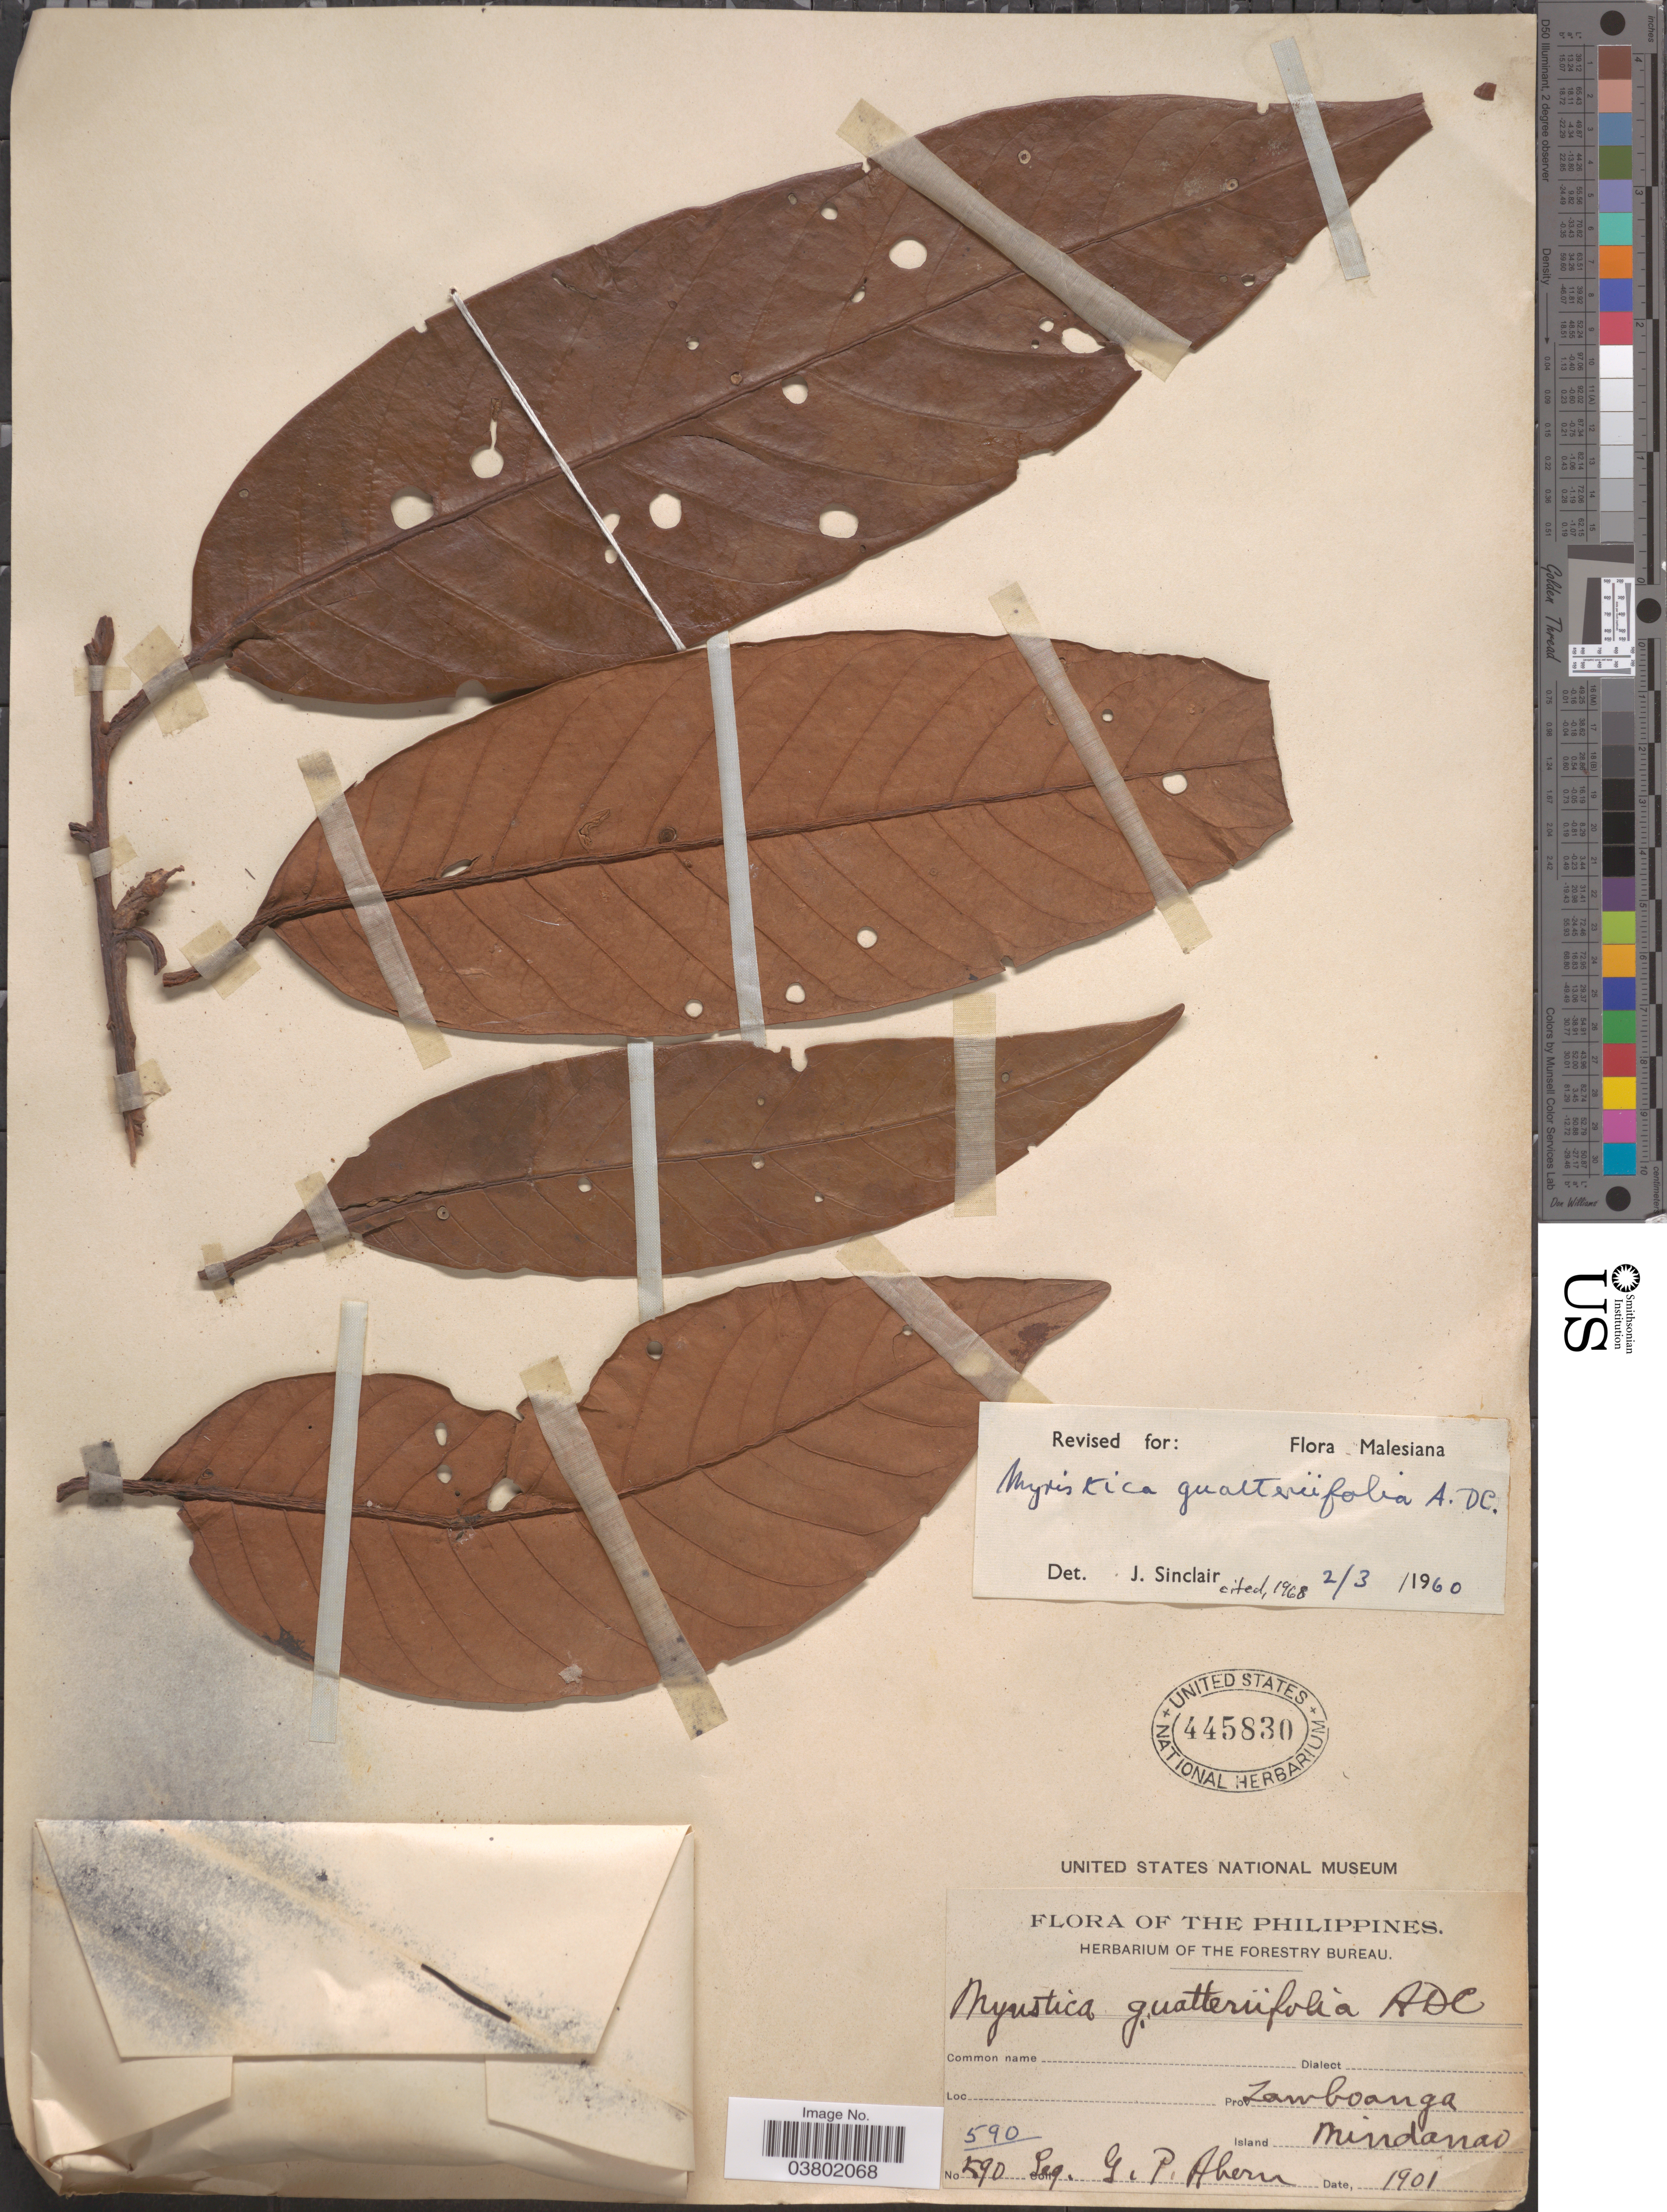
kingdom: Plantae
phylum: Tracheophyta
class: Magnoliopsida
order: Magnoliales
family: Myristicaceae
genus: Myristica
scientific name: Myristica guatteriifolia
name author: A. DC.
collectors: G. Ahern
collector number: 590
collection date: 1901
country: Philippines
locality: Prov. Zamoanga. Island Mindanao.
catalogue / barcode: US 445830